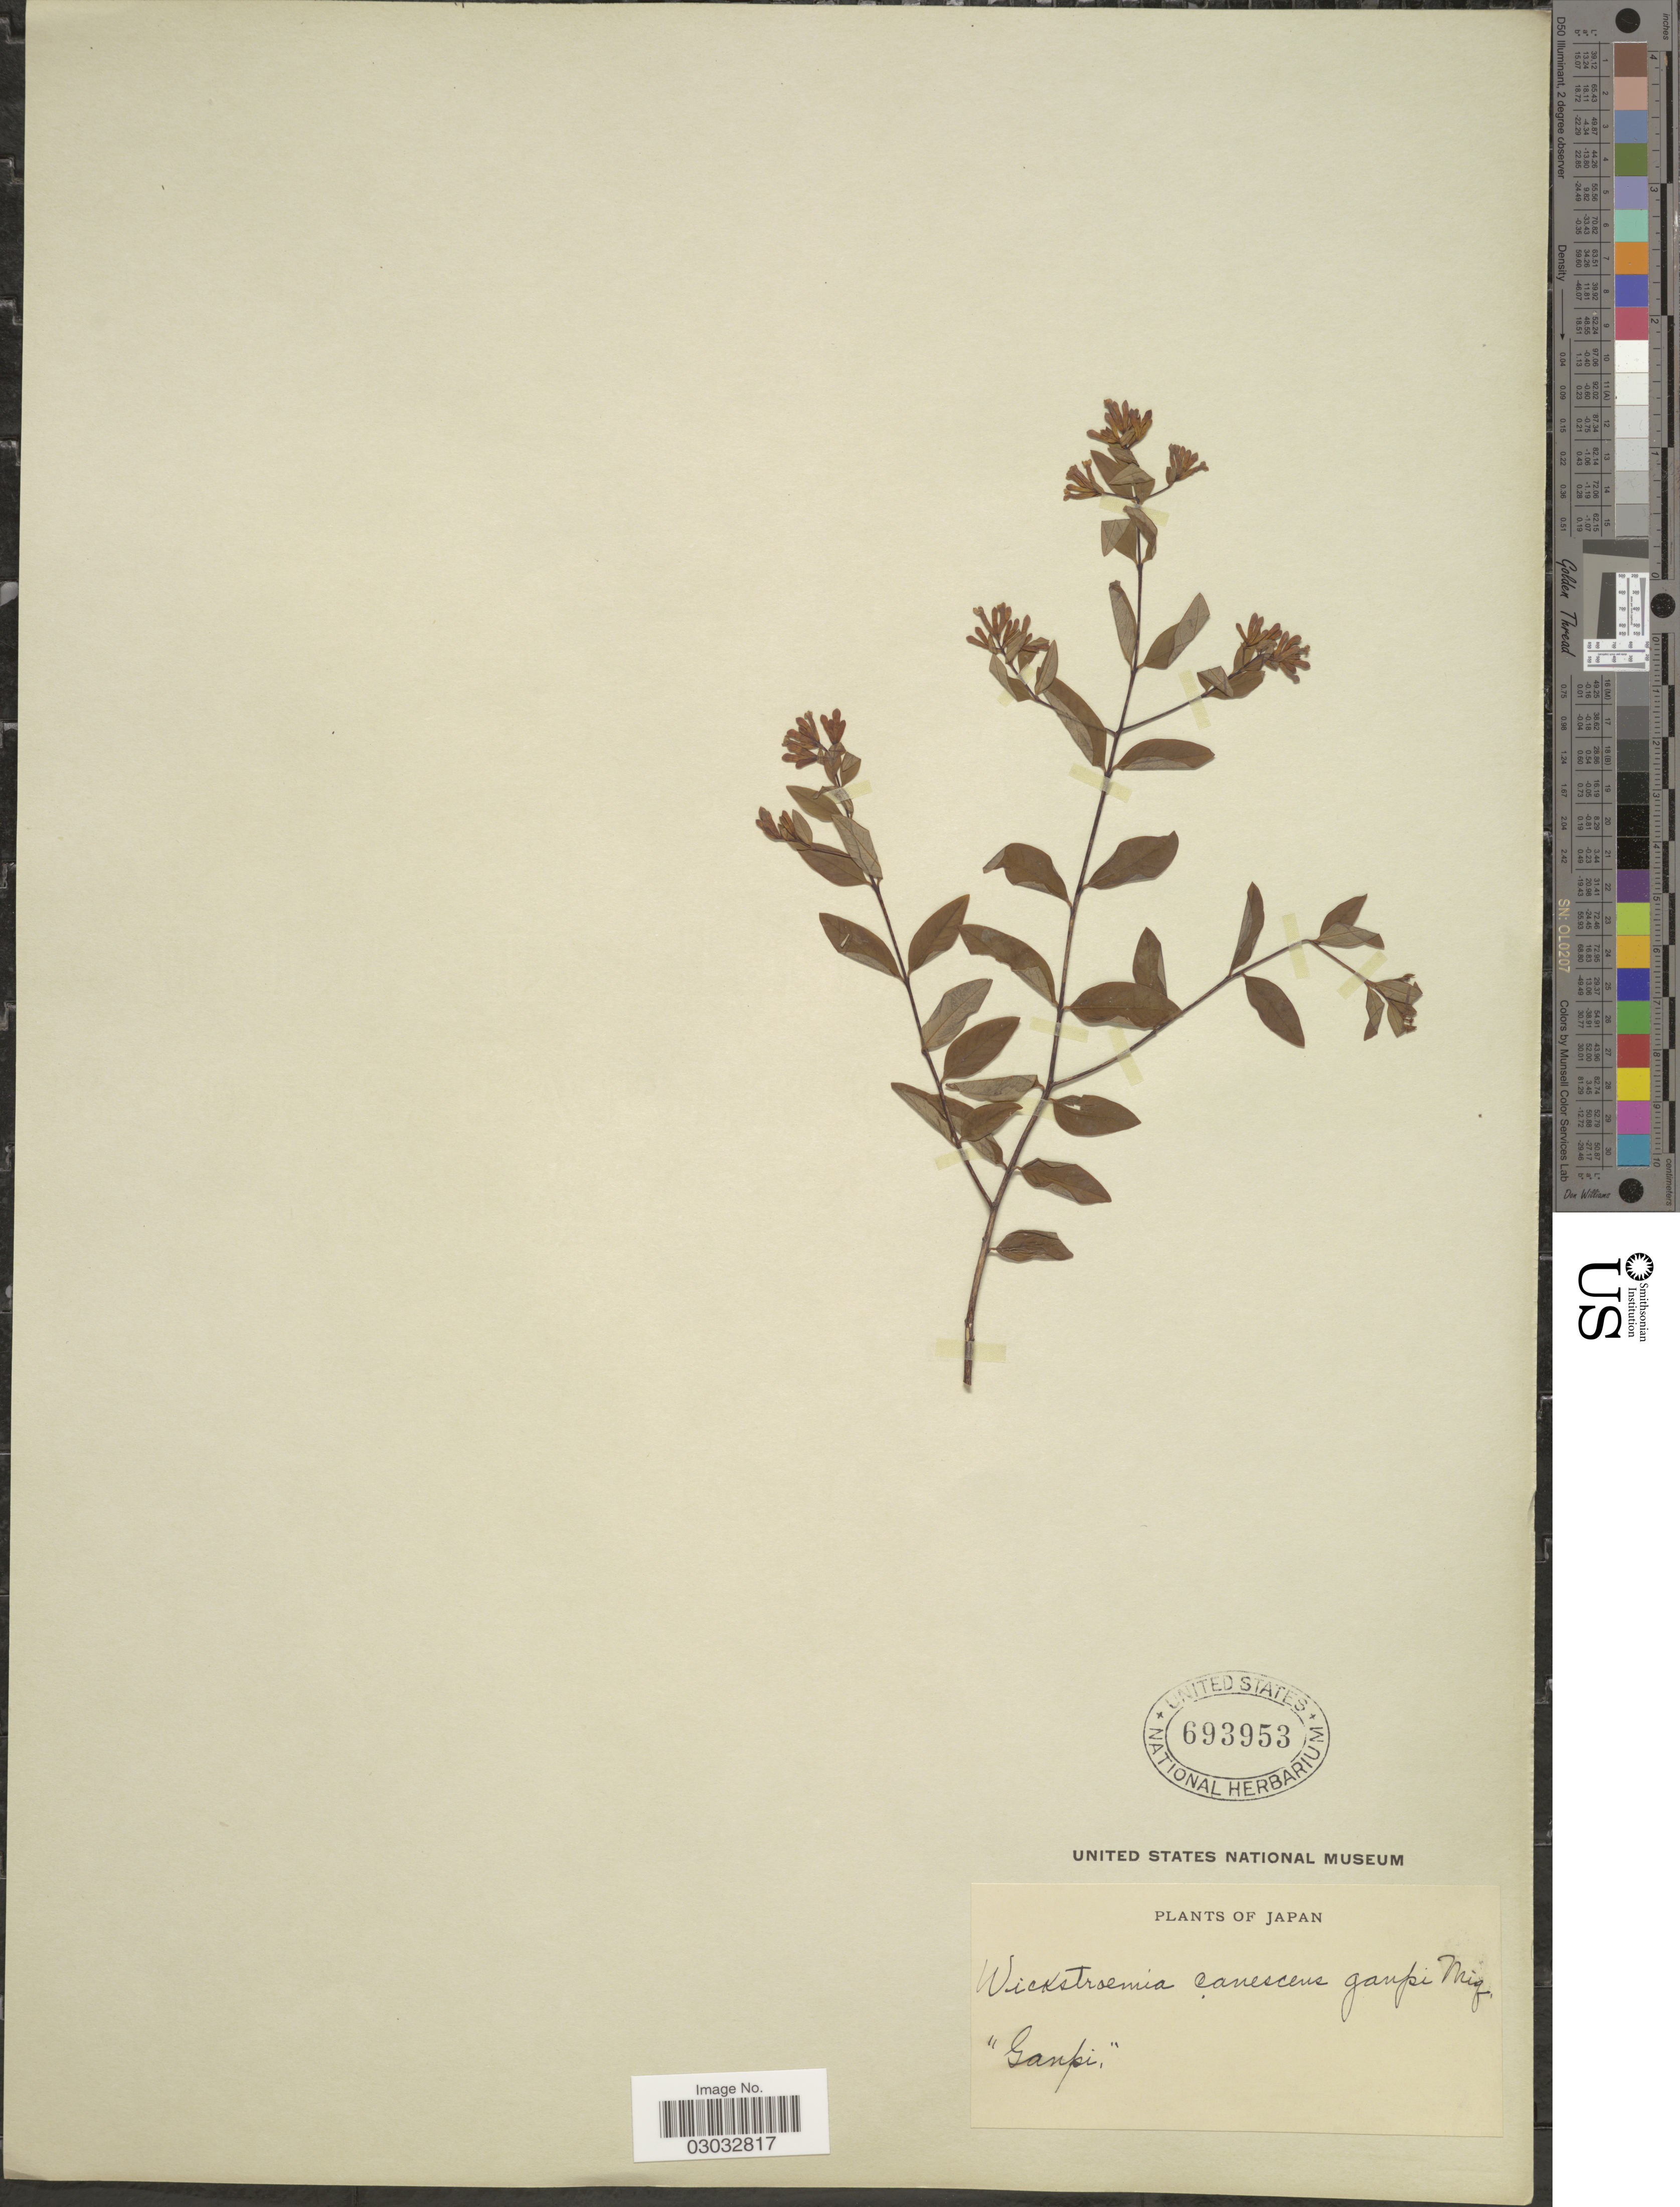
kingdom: Plantae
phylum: Tracheophyta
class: Magnoliopsida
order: Malvales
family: Thymelaeaceae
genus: Wikstroemia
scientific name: Wikstroemia canescens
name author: Meisn.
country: Japan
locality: Ganpi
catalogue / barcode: US 693953